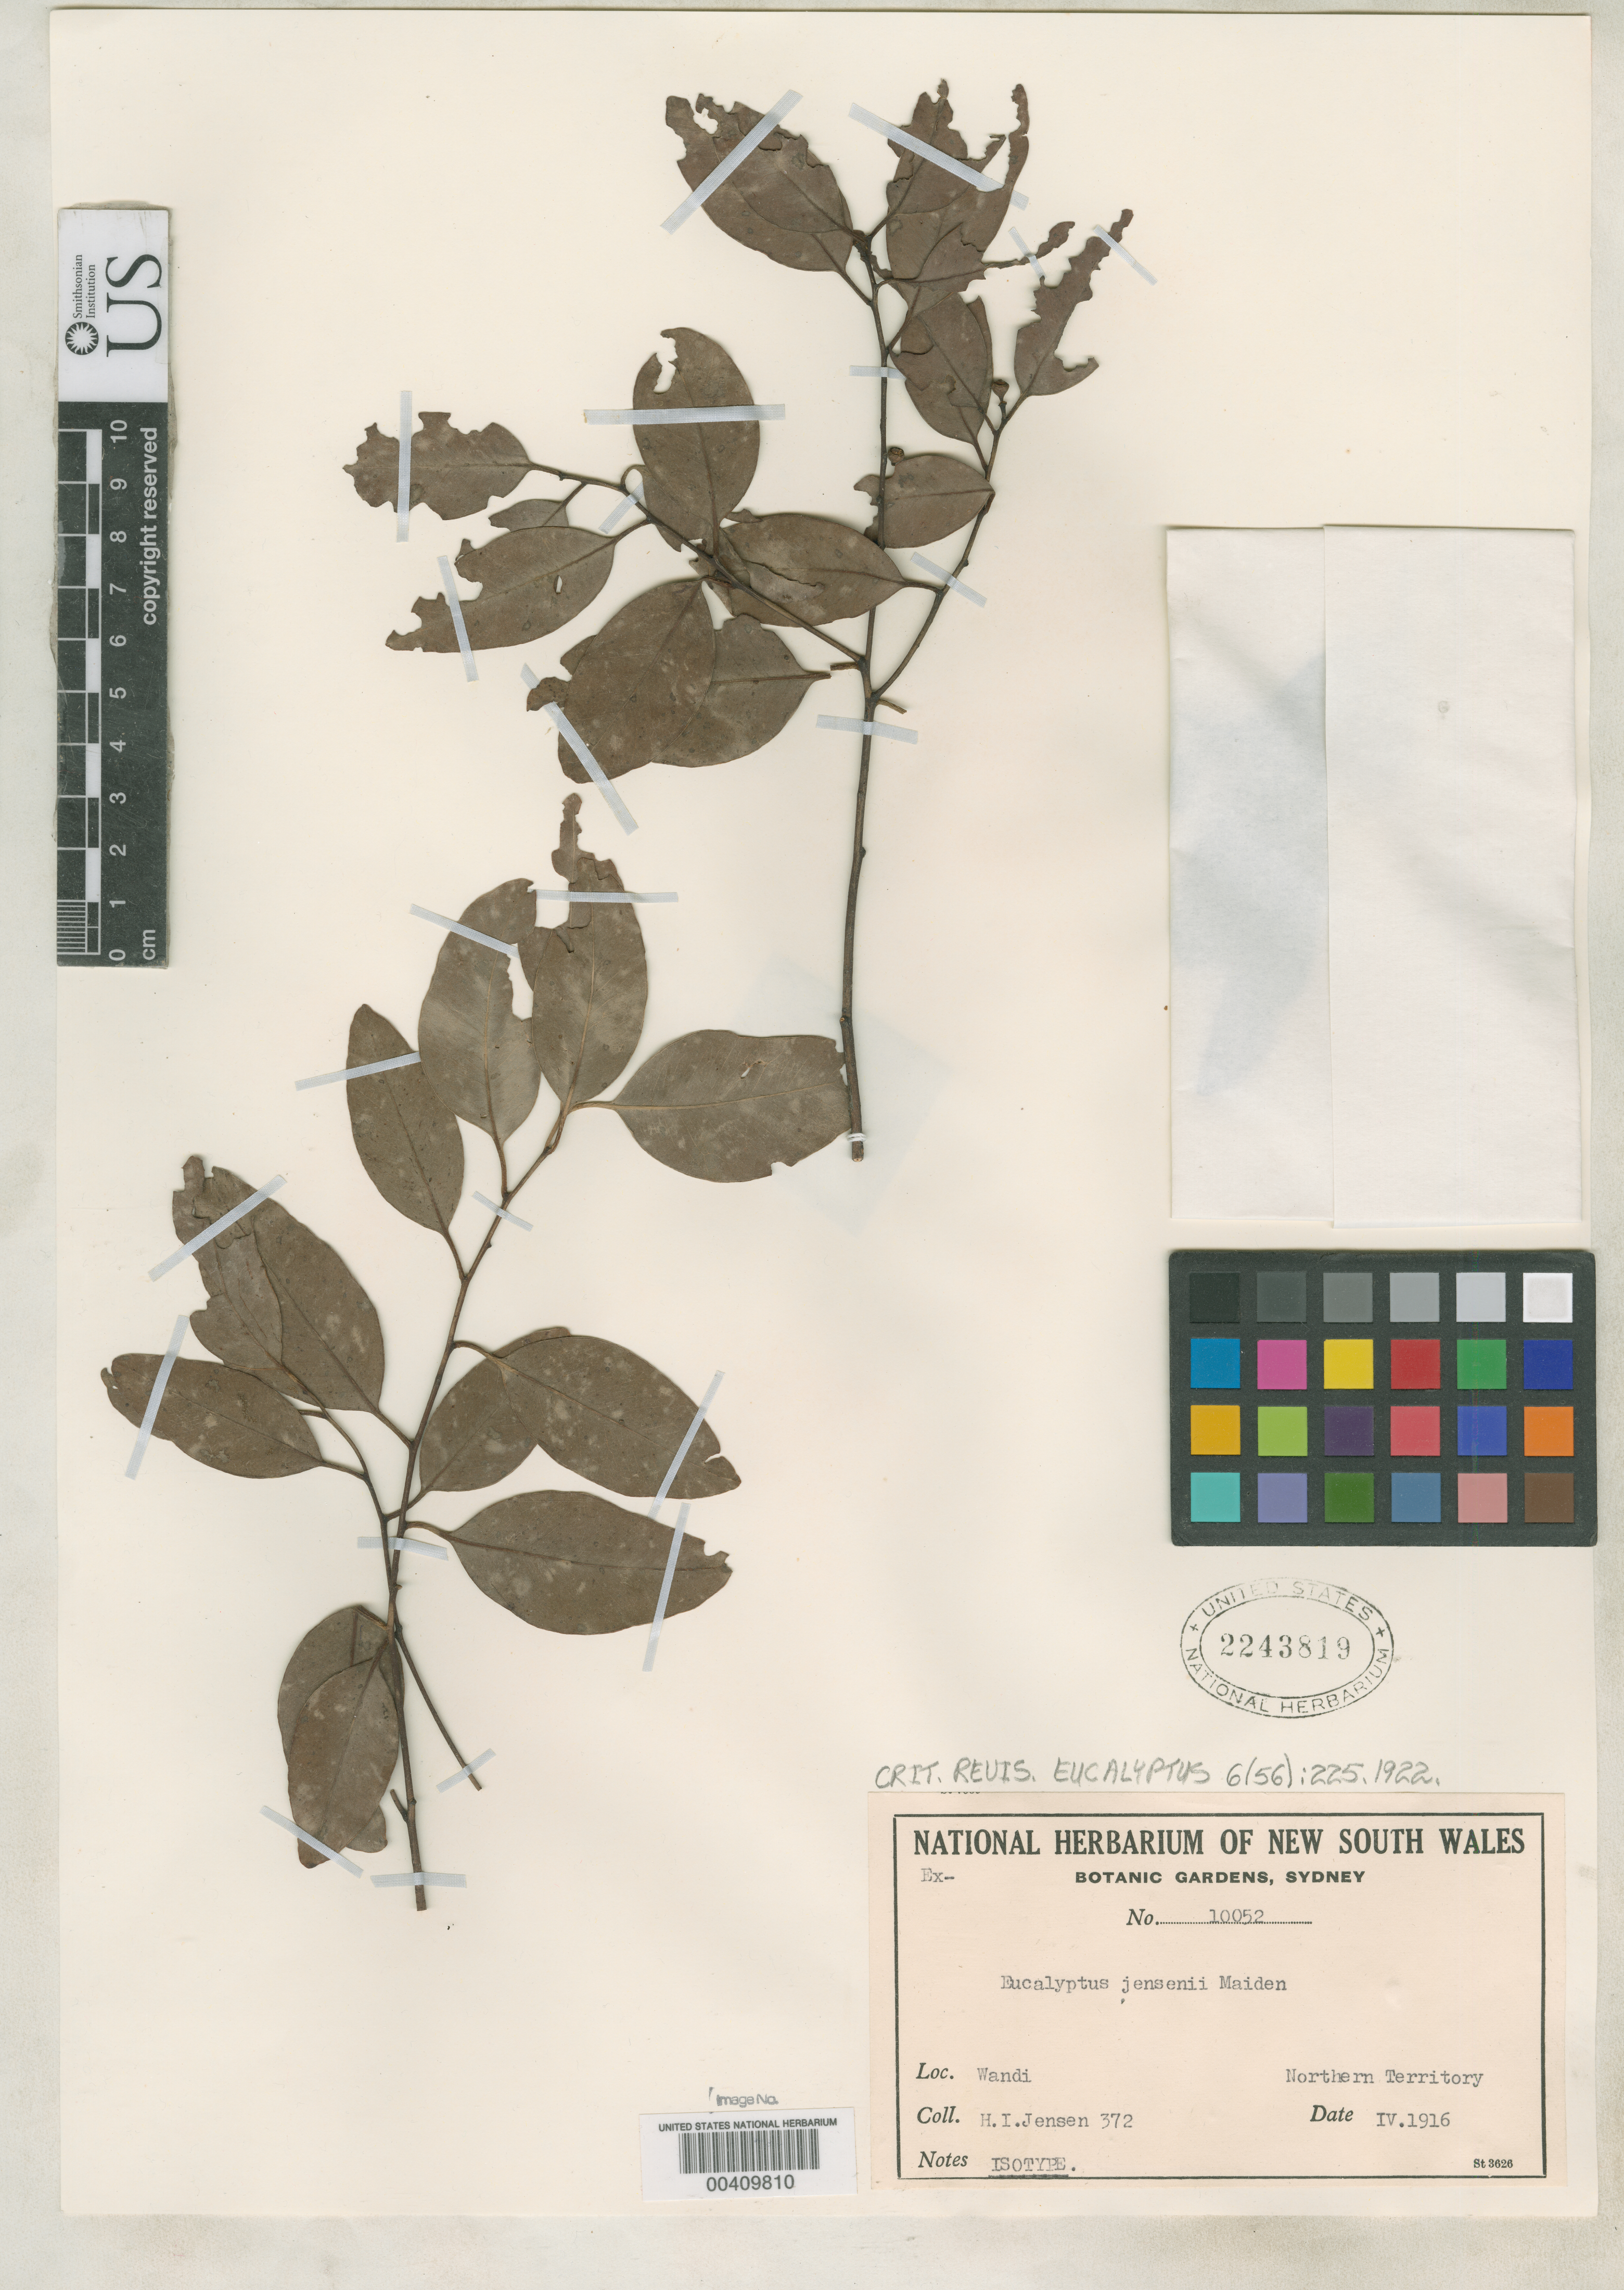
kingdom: Plantae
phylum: Tracheophyta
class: Magnoliopsida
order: Myrtales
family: Myrtaceae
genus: Eucalyptus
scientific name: Eucalyptus jensenii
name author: Maiden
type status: Isotype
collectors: H. I. Jensen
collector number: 372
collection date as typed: Apr 1916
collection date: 1916-04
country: Australia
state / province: Northern Territory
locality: Wandi.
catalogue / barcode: US 2243819